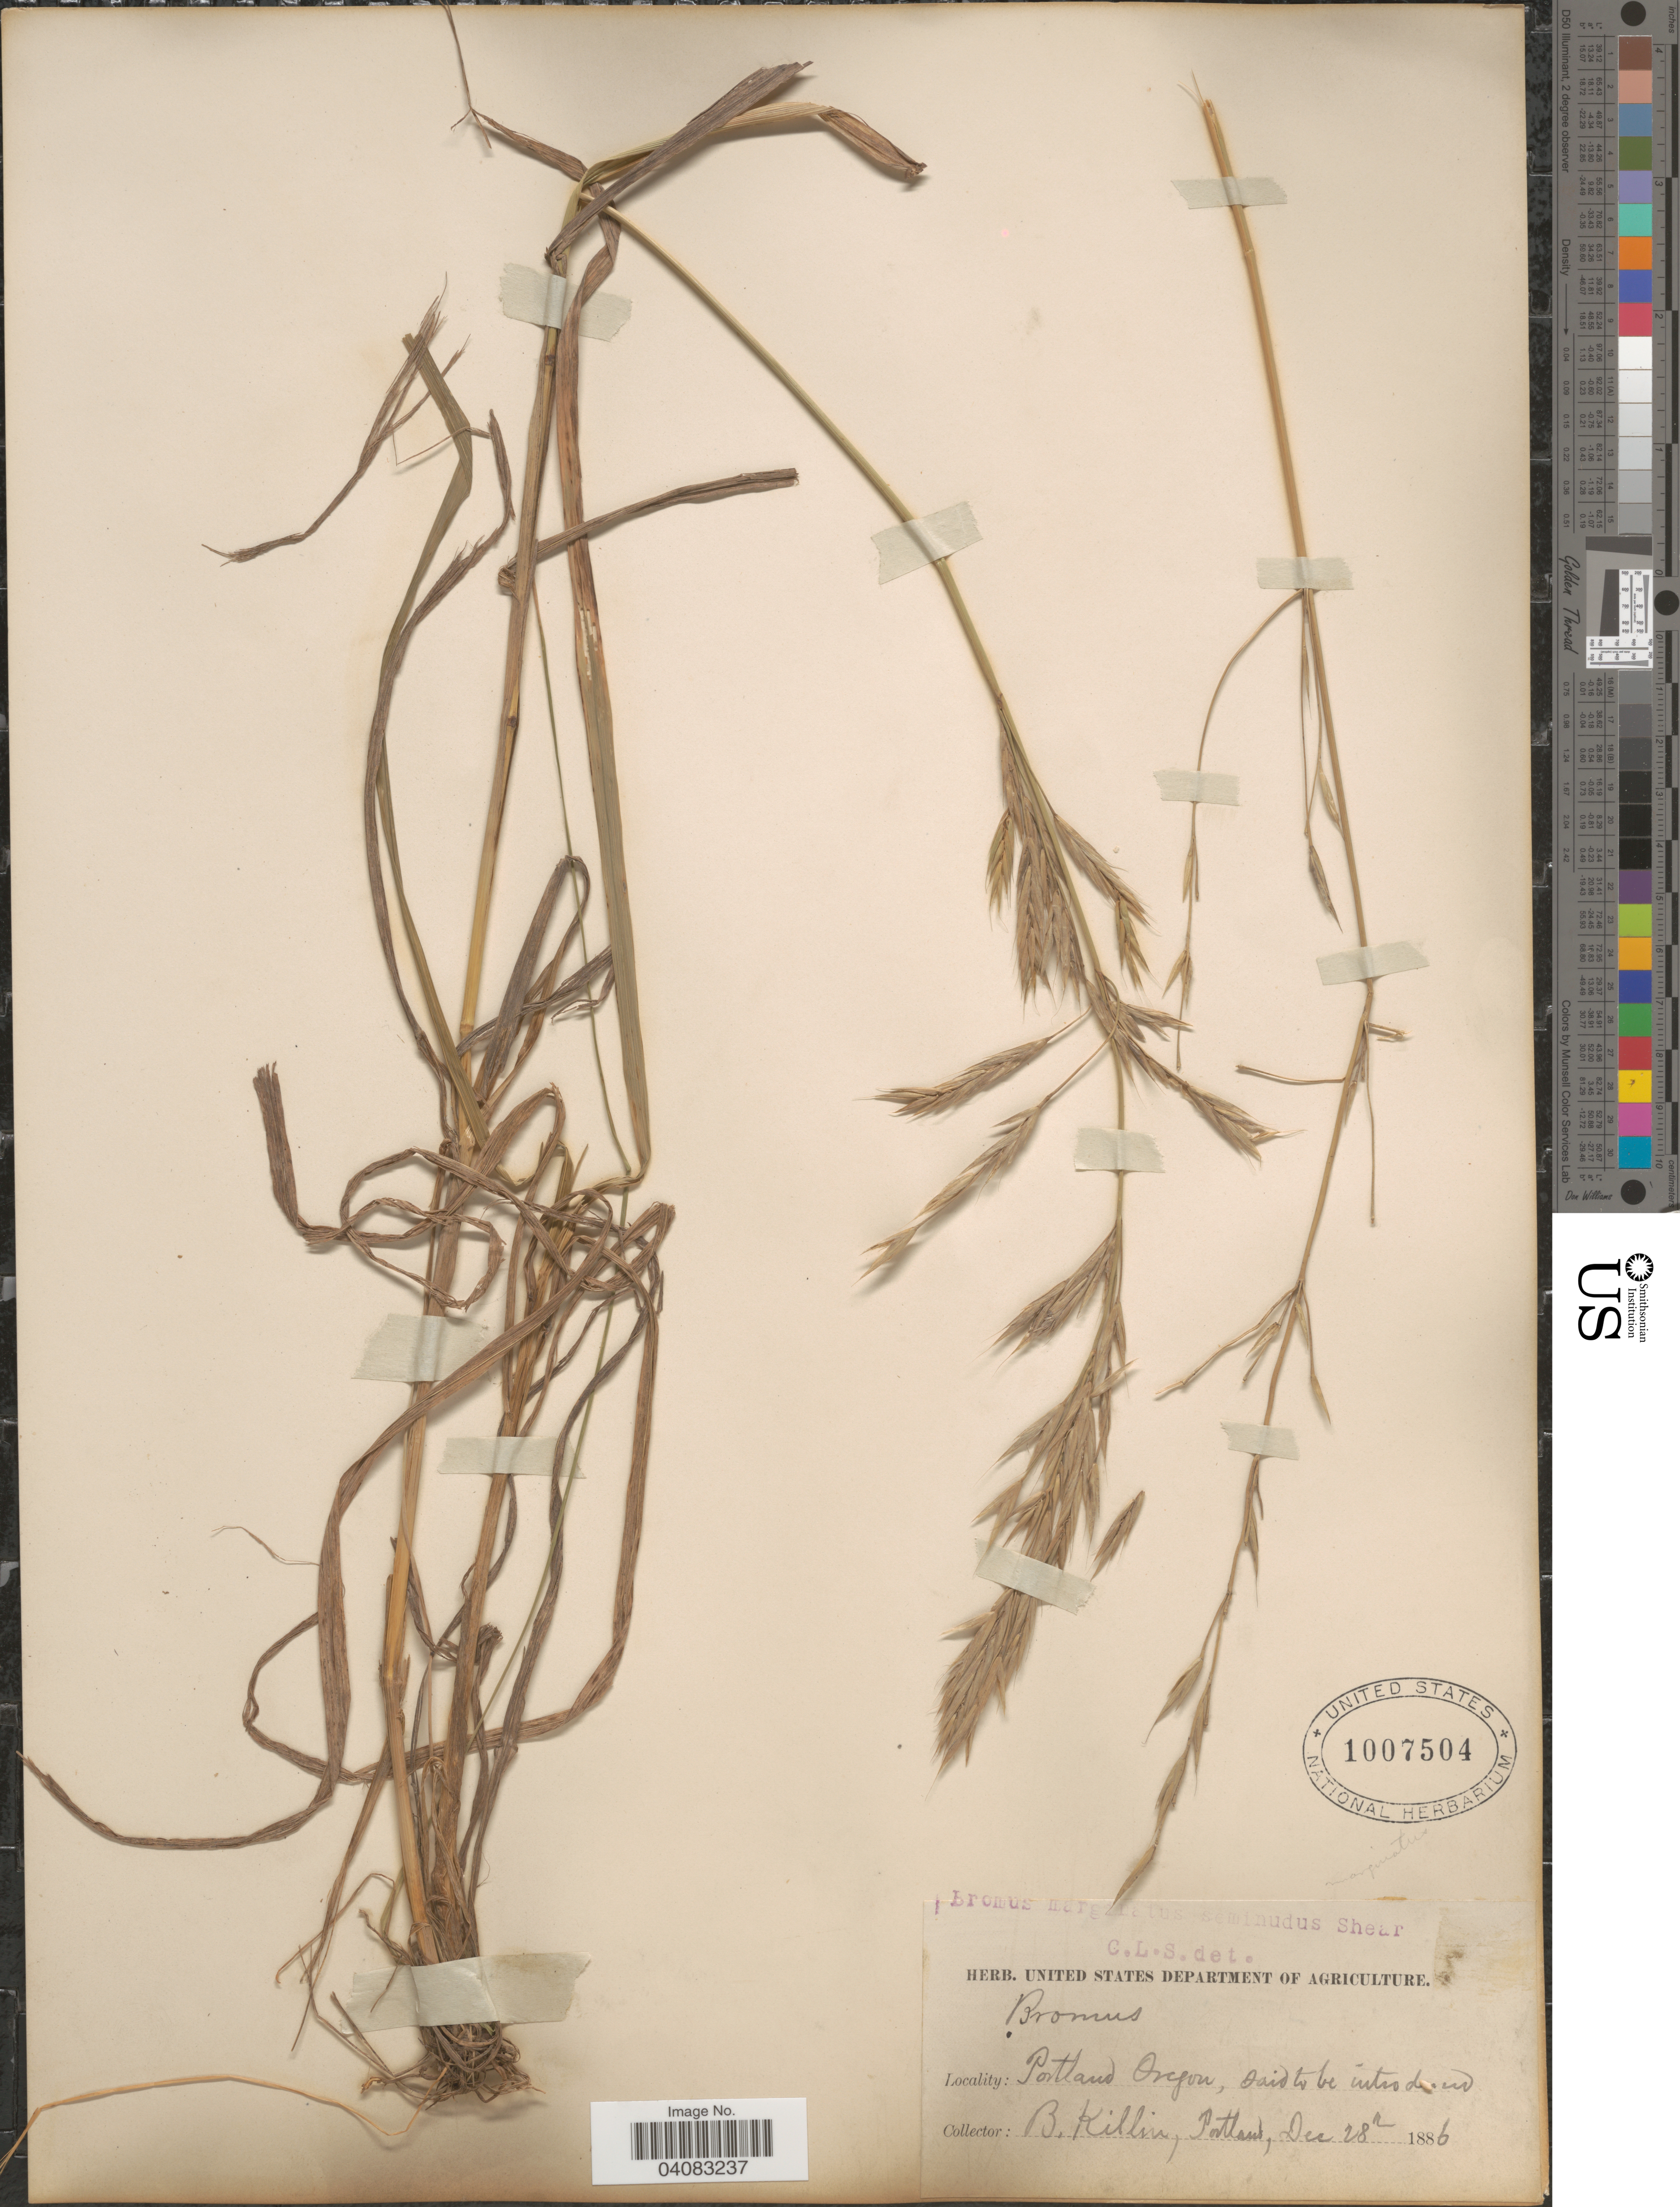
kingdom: Plantae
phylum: Tracheophyta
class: Liliopsida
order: Poales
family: Poaceae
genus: Bromus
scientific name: Bromus marginatus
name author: Nees ex Steud.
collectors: B. Killin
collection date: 1886-12-28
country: United States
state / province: Oregon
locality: Portland.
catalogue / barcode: US 1007504